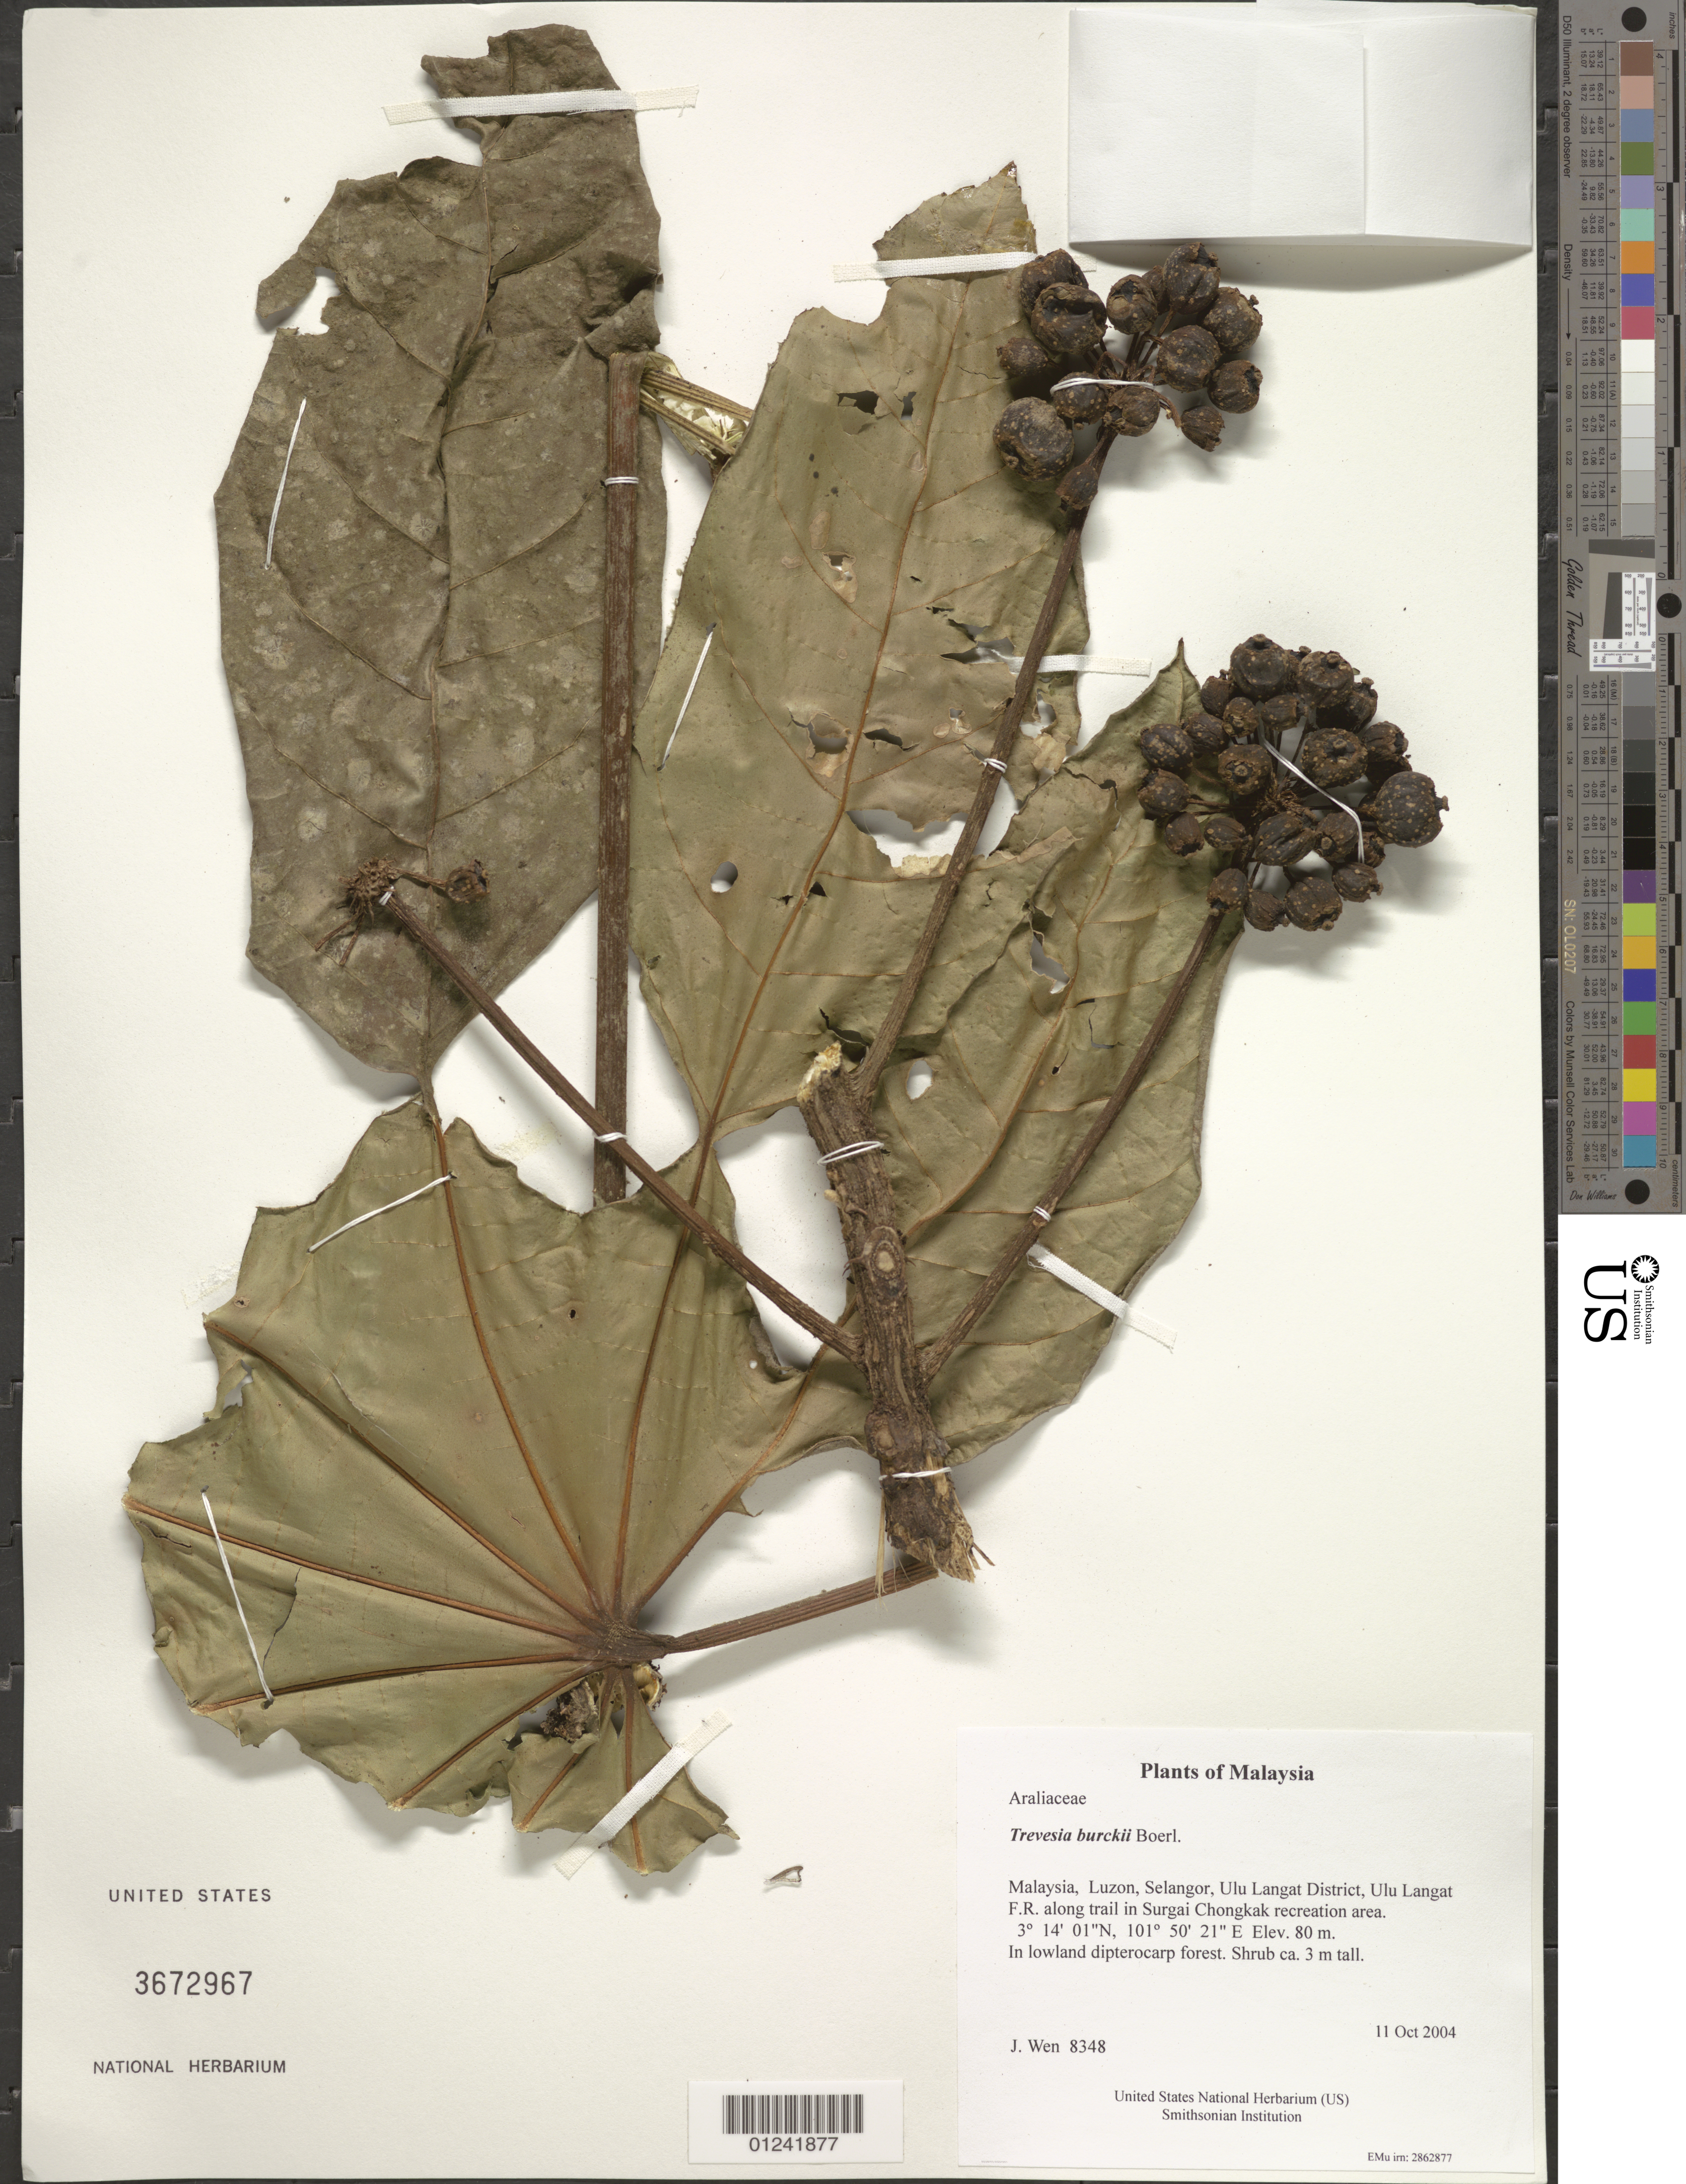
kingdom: Plantae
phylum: Tracheophyta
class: Magnoliopsida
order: Apiales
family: Araliaceae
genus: Trevesia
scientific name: Trevesia burckii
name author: Boerl.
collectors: J. Wen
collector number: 8348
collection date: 2004-10-11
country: Malaysia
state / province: Selangor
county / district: Ulu Langat District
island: Luzon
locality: Ulu Langat F.R. along trail in Surgai Chongkak recreation area.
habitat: In lowland dipterocarp forest.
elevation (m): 80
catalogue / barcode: US 3672967